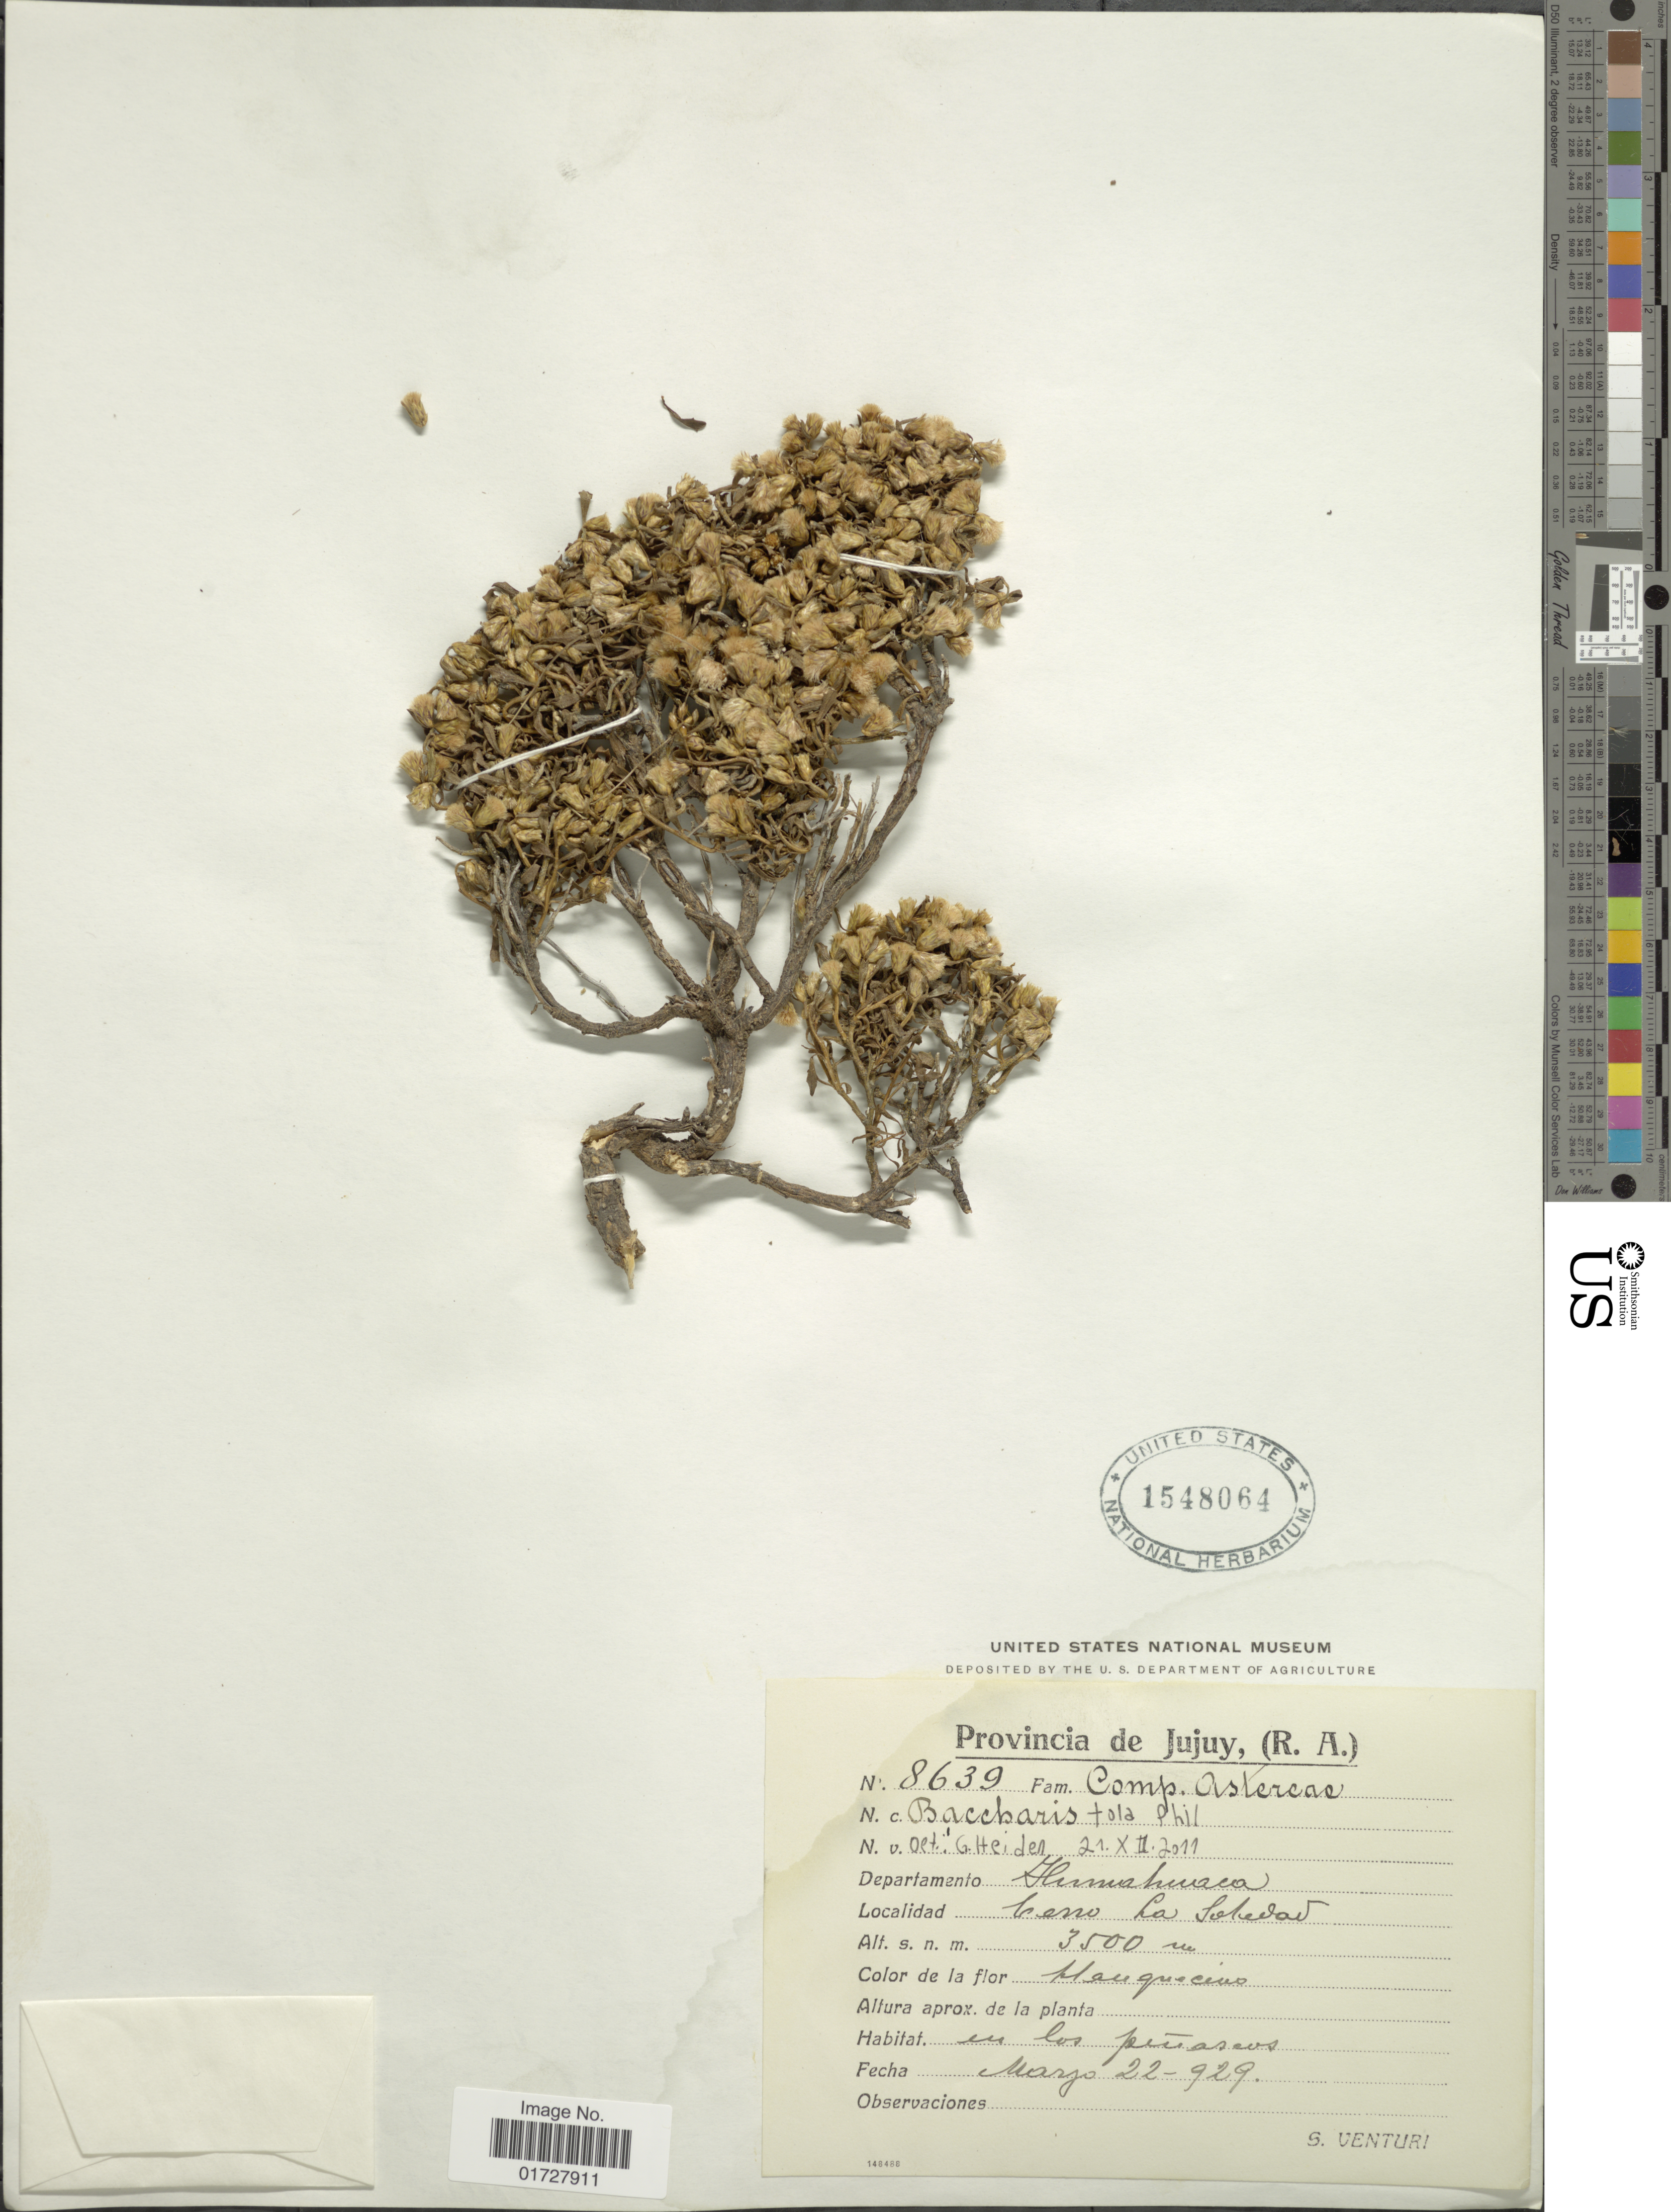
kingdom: Plantae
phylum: Tracheophyta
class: Magnoliopsida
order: Asterales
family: Asteraceae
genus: Baccharis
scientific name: Baccharis tola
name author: Phil.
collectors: S. Venturi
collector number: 8639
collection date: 1929-03-22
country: Argentina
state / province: Jujuy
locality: Departamento Huamhuasca, Cerro La Soledad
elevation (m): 3500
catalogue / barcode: US 1548064